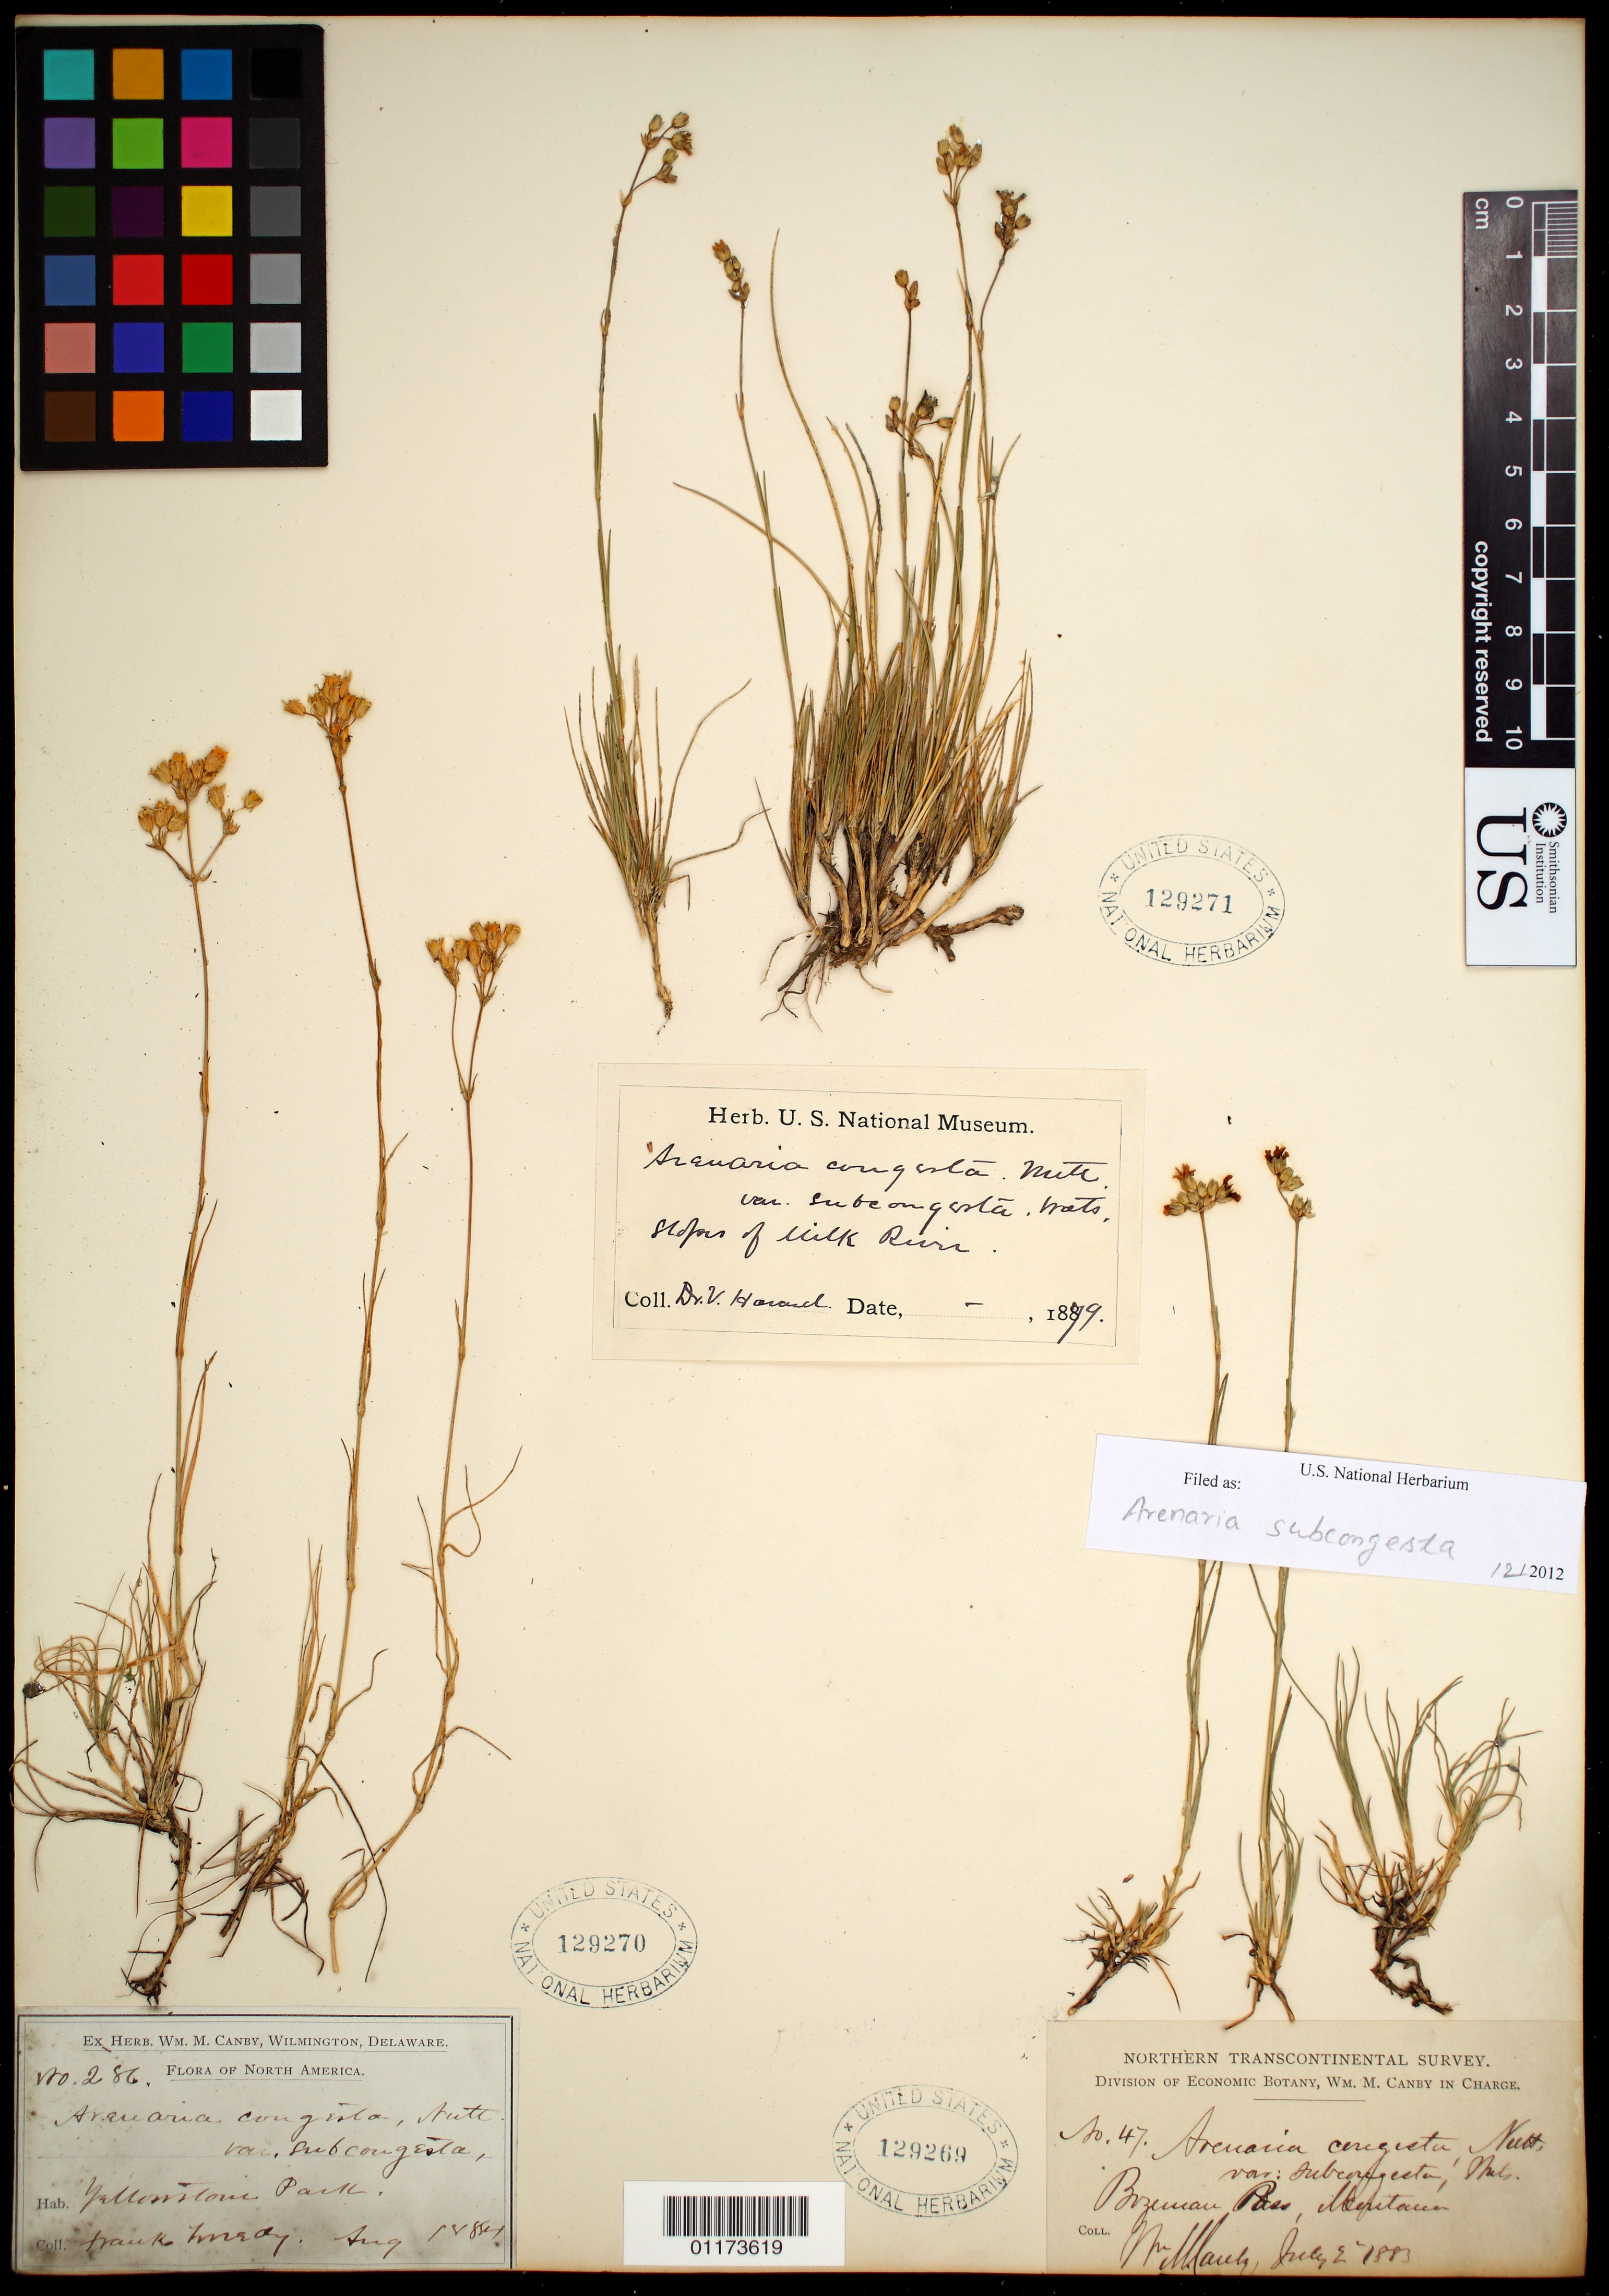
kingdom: Plantae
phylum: Tracheophyta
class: Magnoliopsida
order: Caryophyllales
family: Caryophyllaceae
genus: Eremogone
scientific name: Eremogone congesta var. lithophila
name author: (Rydb.) Dorn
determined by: Strong, Mark T., (BOT), Smithsonian Institution - National Museum of Natural History (UNITED STATES)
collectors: F. Tweedy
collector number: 286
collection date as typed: Aug 1884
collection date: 1884-08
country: United States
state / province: Wyoming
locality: Yellowstone Park.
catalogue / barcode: US 129270-2